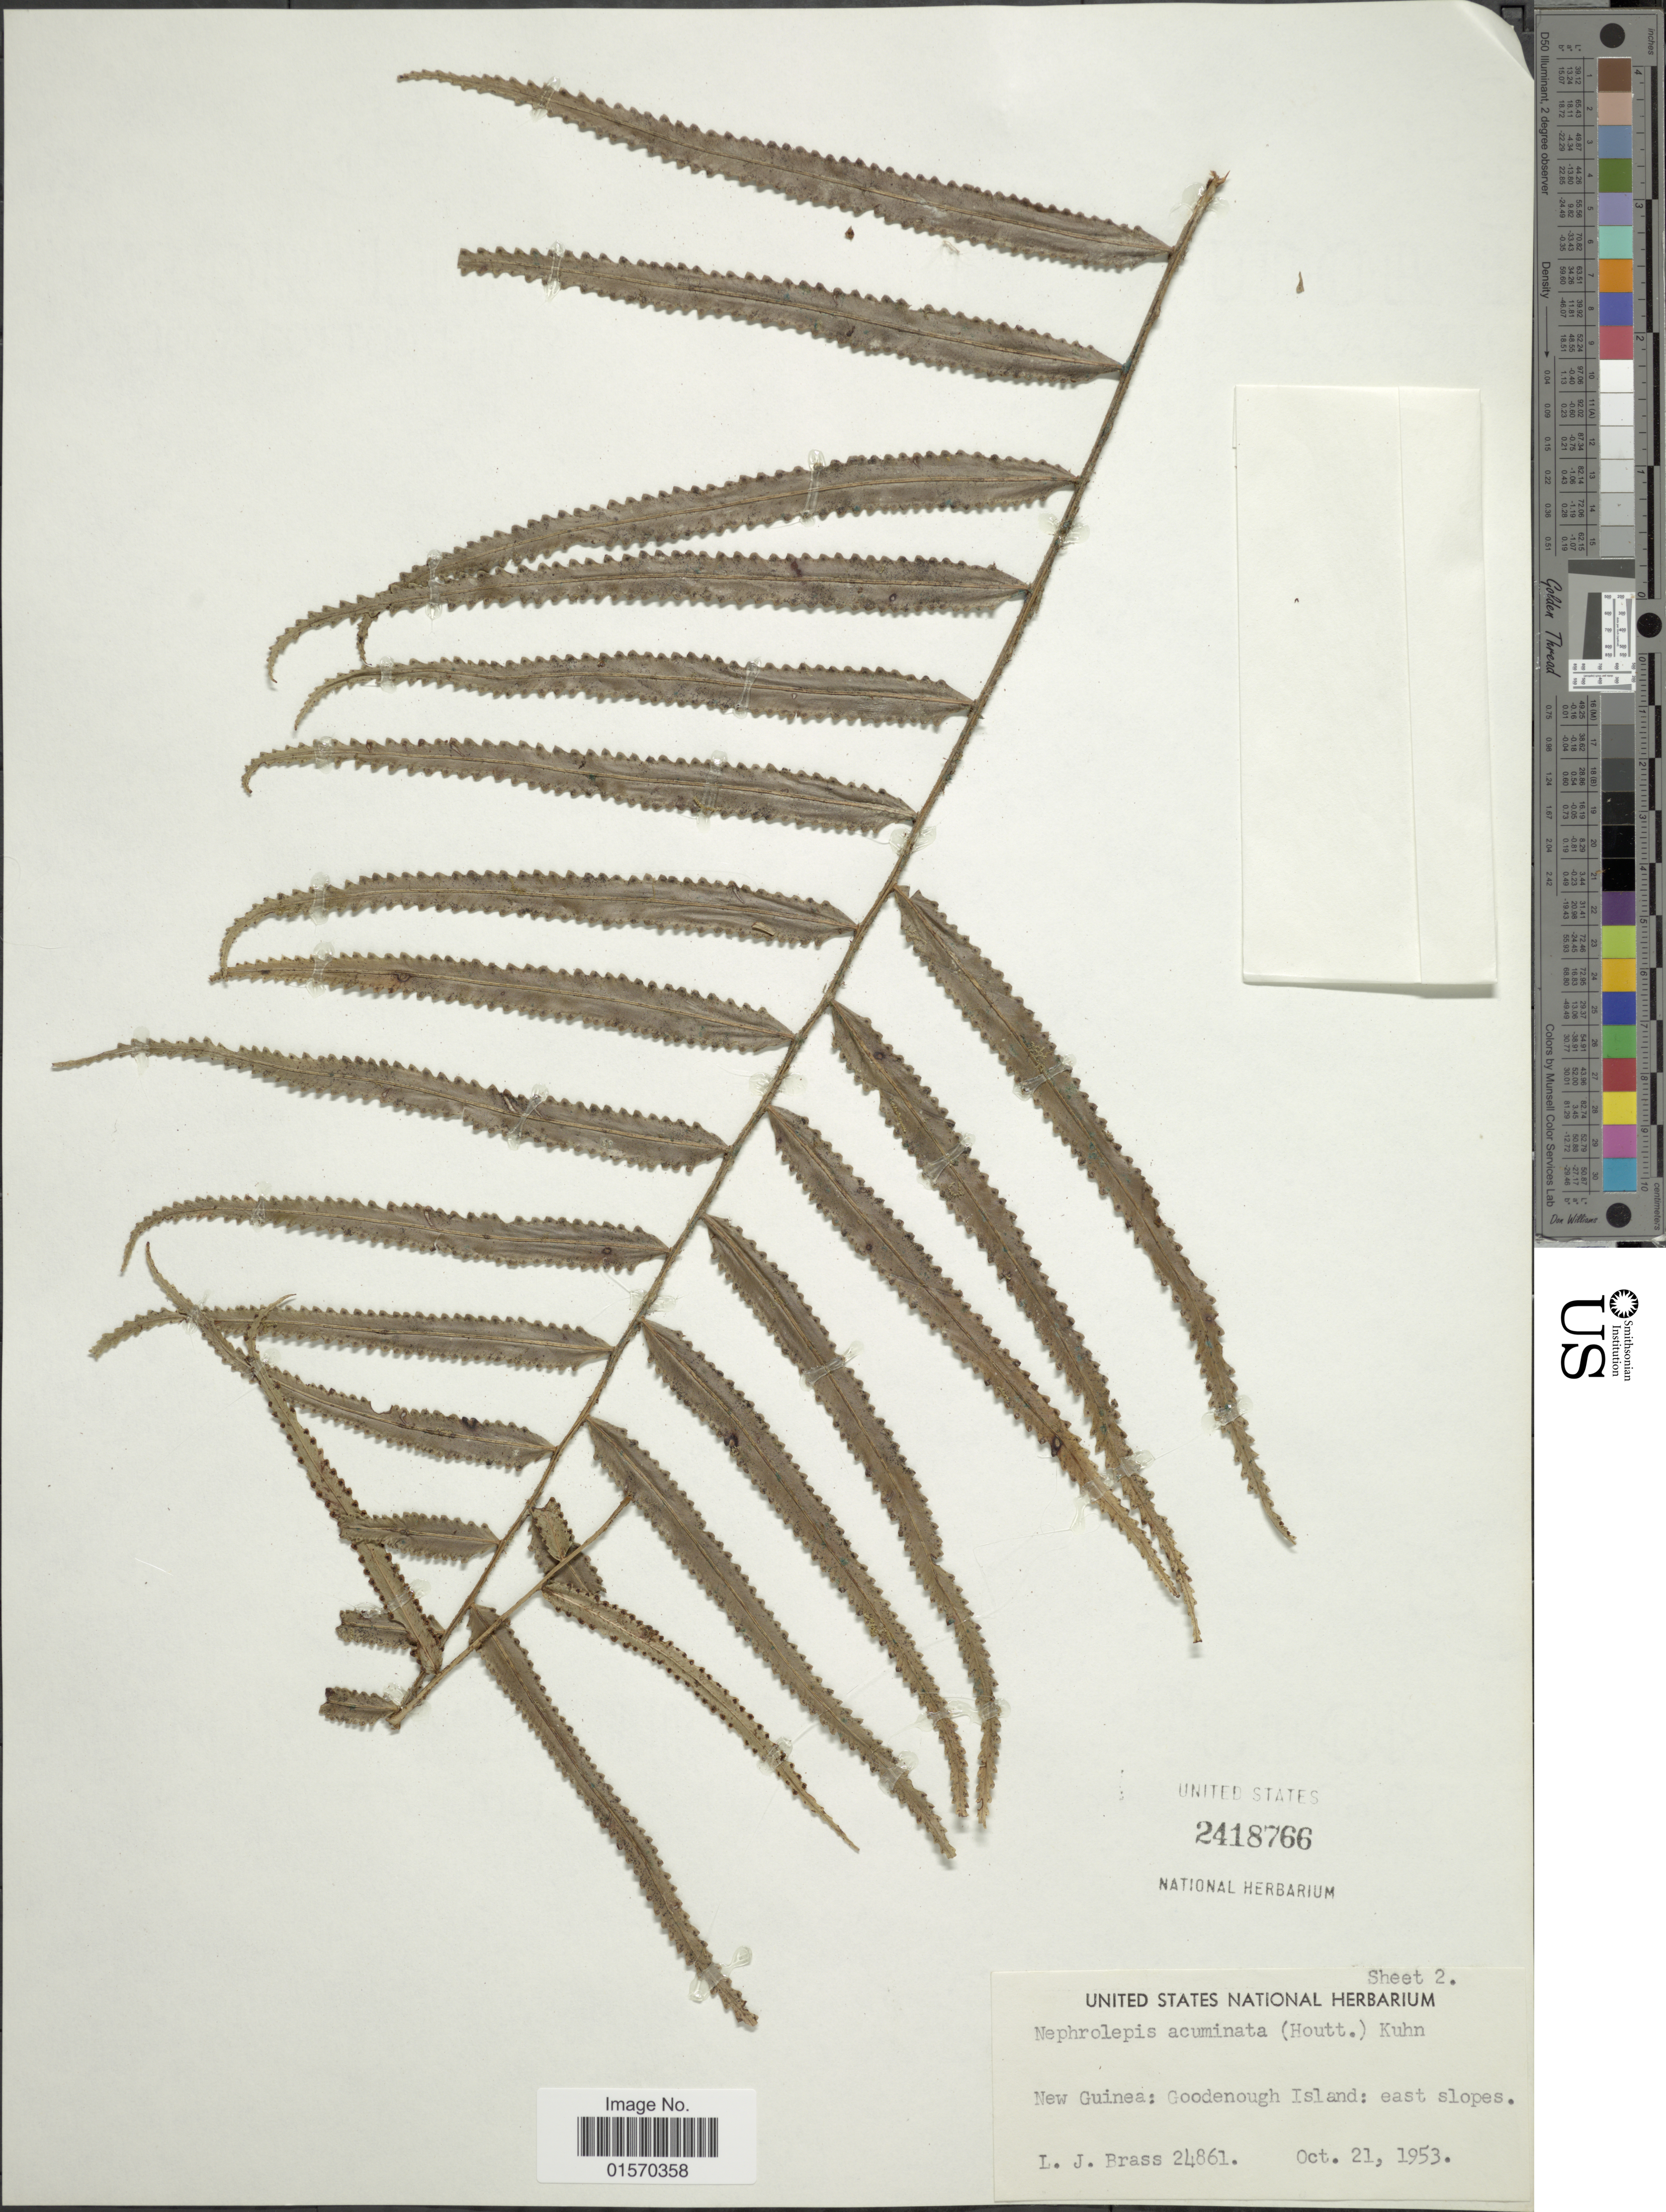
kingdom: Plantae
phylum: Tracheophyta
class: Polypodiopsida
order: Polypodiales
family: Nephrolepidaceae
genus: Nephrolepis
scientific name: Nephrolepis acuminata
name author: (Houtt.) Kuhn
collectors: L. J. Brass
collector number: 24861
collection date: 1953-10-21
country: Papua New Guinea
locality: New Guinea: Goodenough Island: east slopes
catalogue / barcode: US 2418766